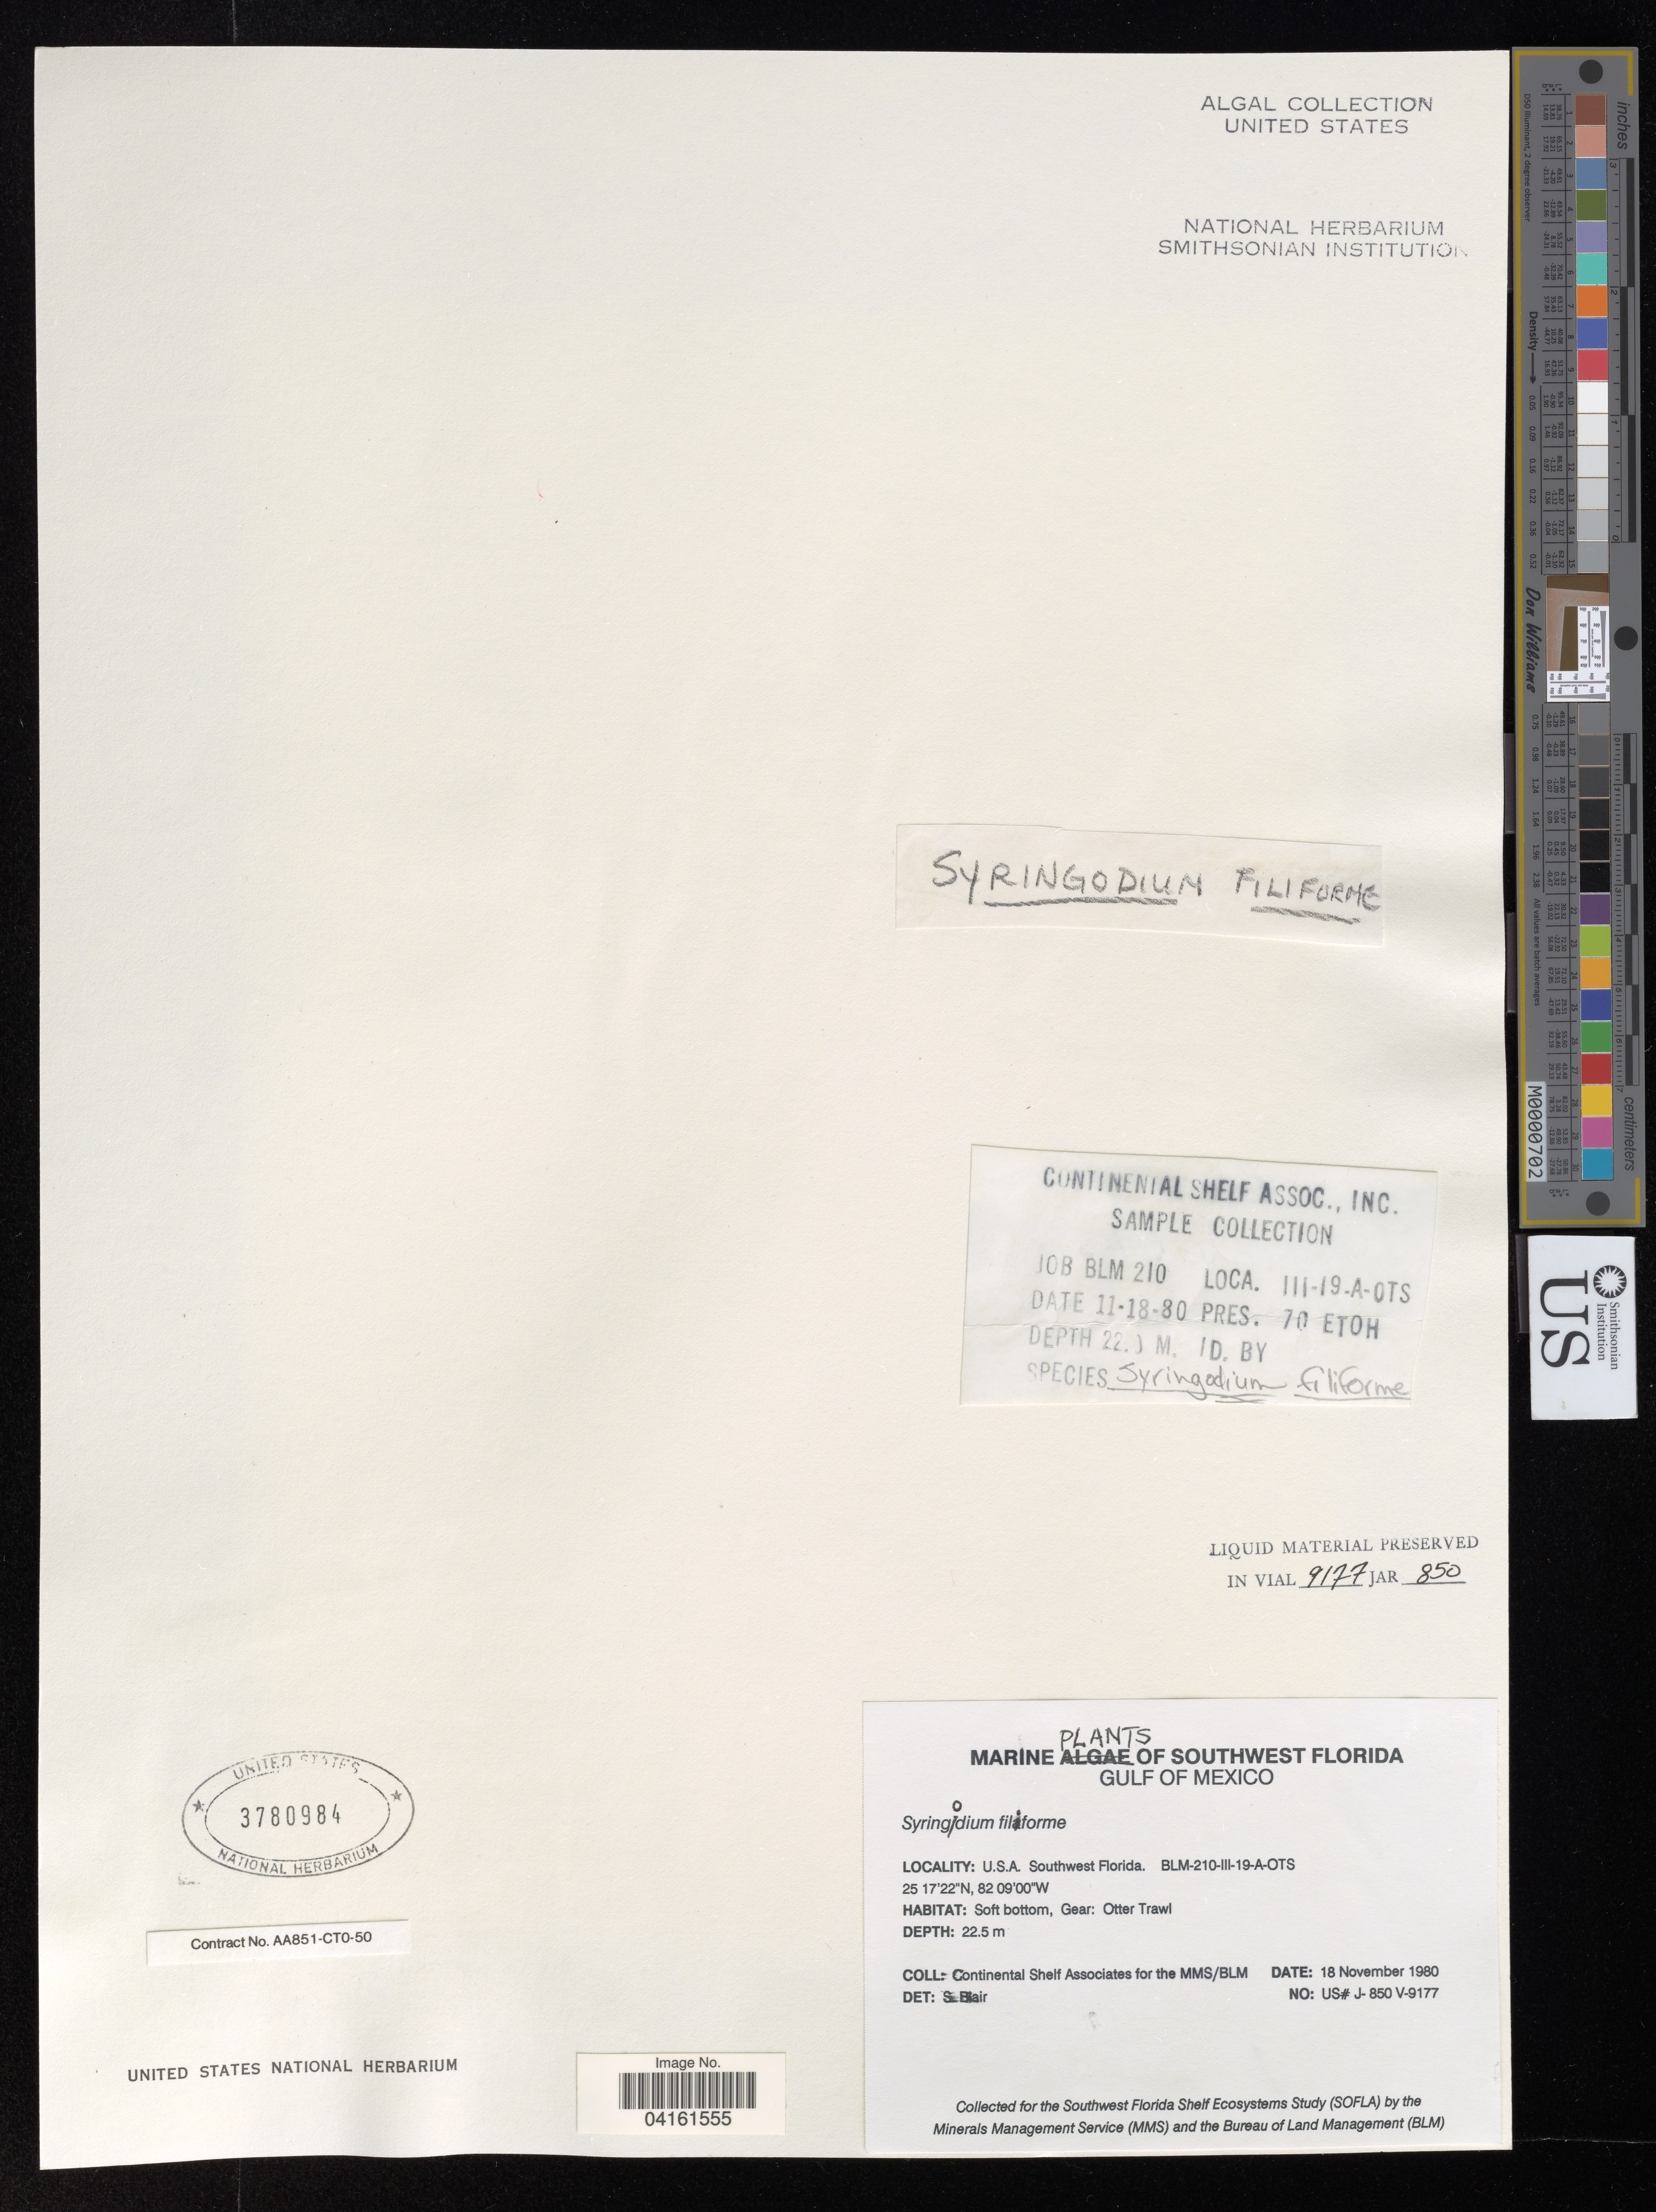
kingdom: Plantae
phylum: Tracheophyta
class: Liliopsida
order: Alismatales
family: Cymodoceaceae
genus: Syringodium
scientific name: Syringodium filiforme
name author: Kütz.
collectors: Continental Shelf Associates for the MMS/BLM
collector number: US# J- 850 V-9177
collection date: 1980-11-18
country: United States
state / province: Florida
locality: Southwest Florida. Gulf of Mexico. BLM-210-III-19-A-OTS. Gear: Otter Trawl.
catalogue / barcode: US 3780984